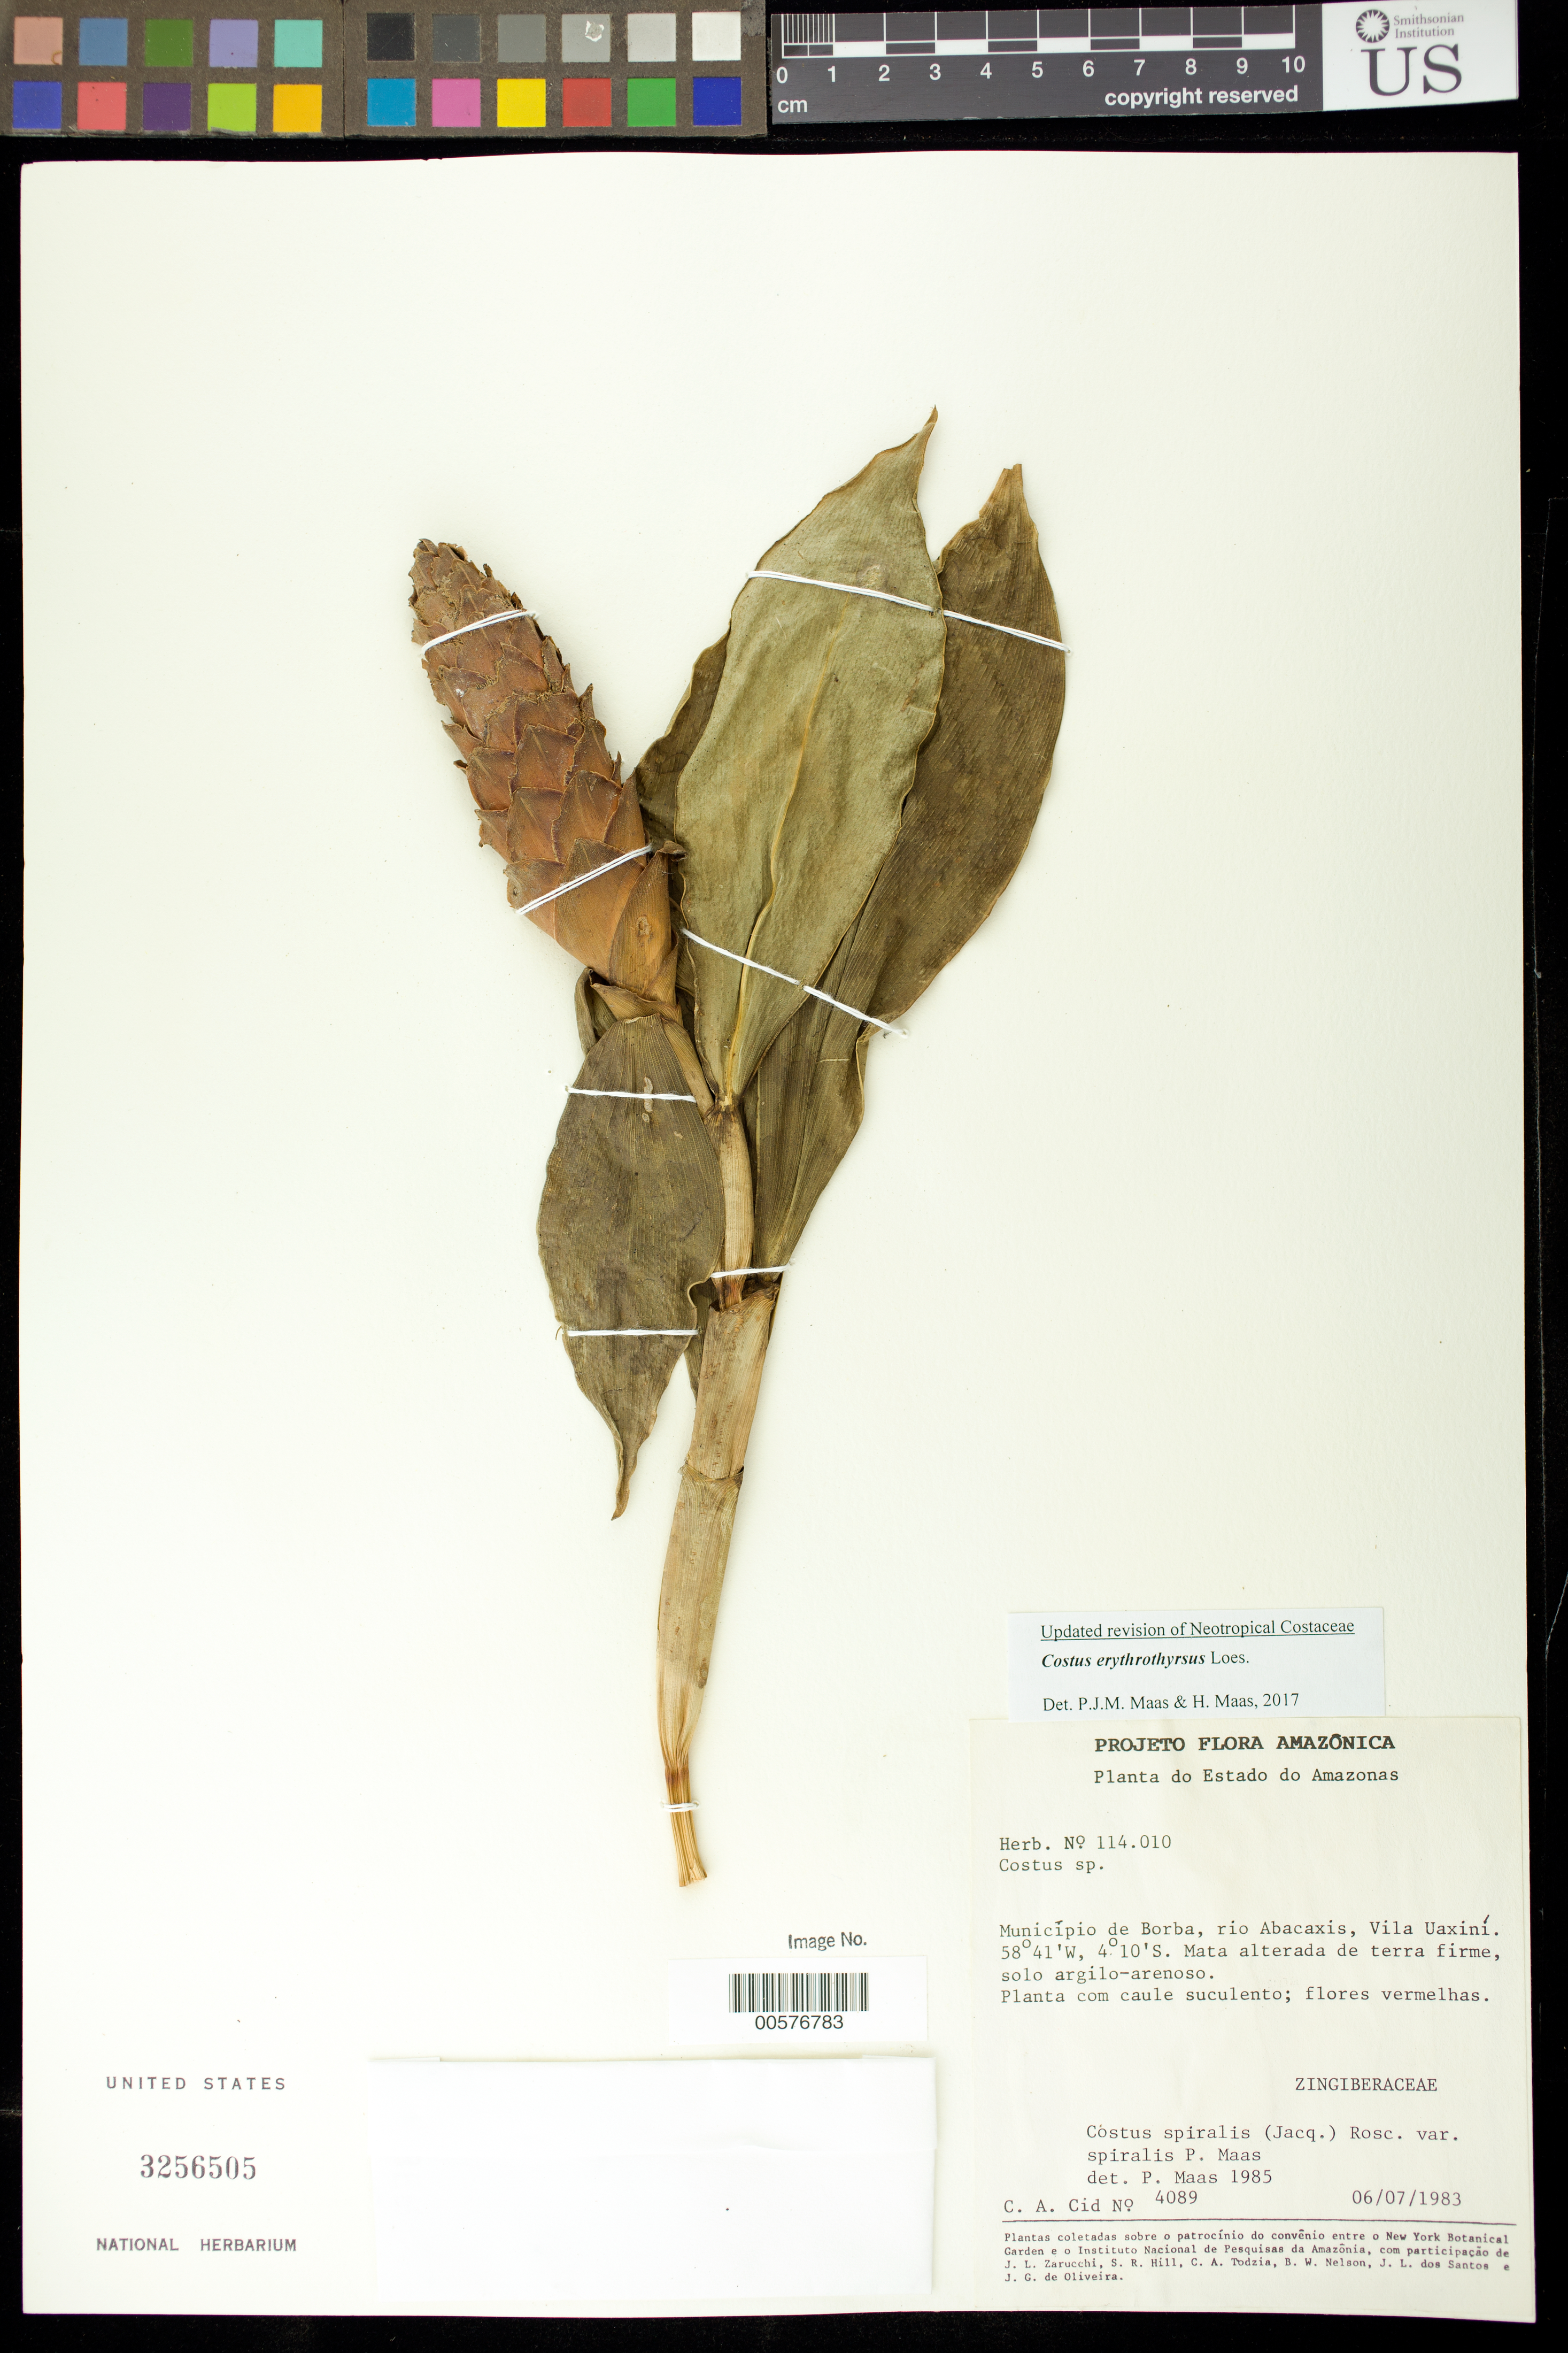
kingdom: Plantae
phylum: Tracheophyta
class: Liliopsida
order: Zingiberales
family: Costaceae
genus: Costus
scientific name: Costus erythrothyrsus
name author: Loes.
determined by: Maas, Paul J.; Maas, H.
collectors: C. A. Cid Ferreira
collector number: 4089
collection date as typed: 06 Jul 1983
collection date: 1983-07-06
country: Brazil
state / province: Amazonas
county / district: Borba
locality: Rio Abacaxis, Vila Uaxini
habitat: Mata alterada de terra firme, solo argilo-arenoso.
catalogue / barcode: US 3256505